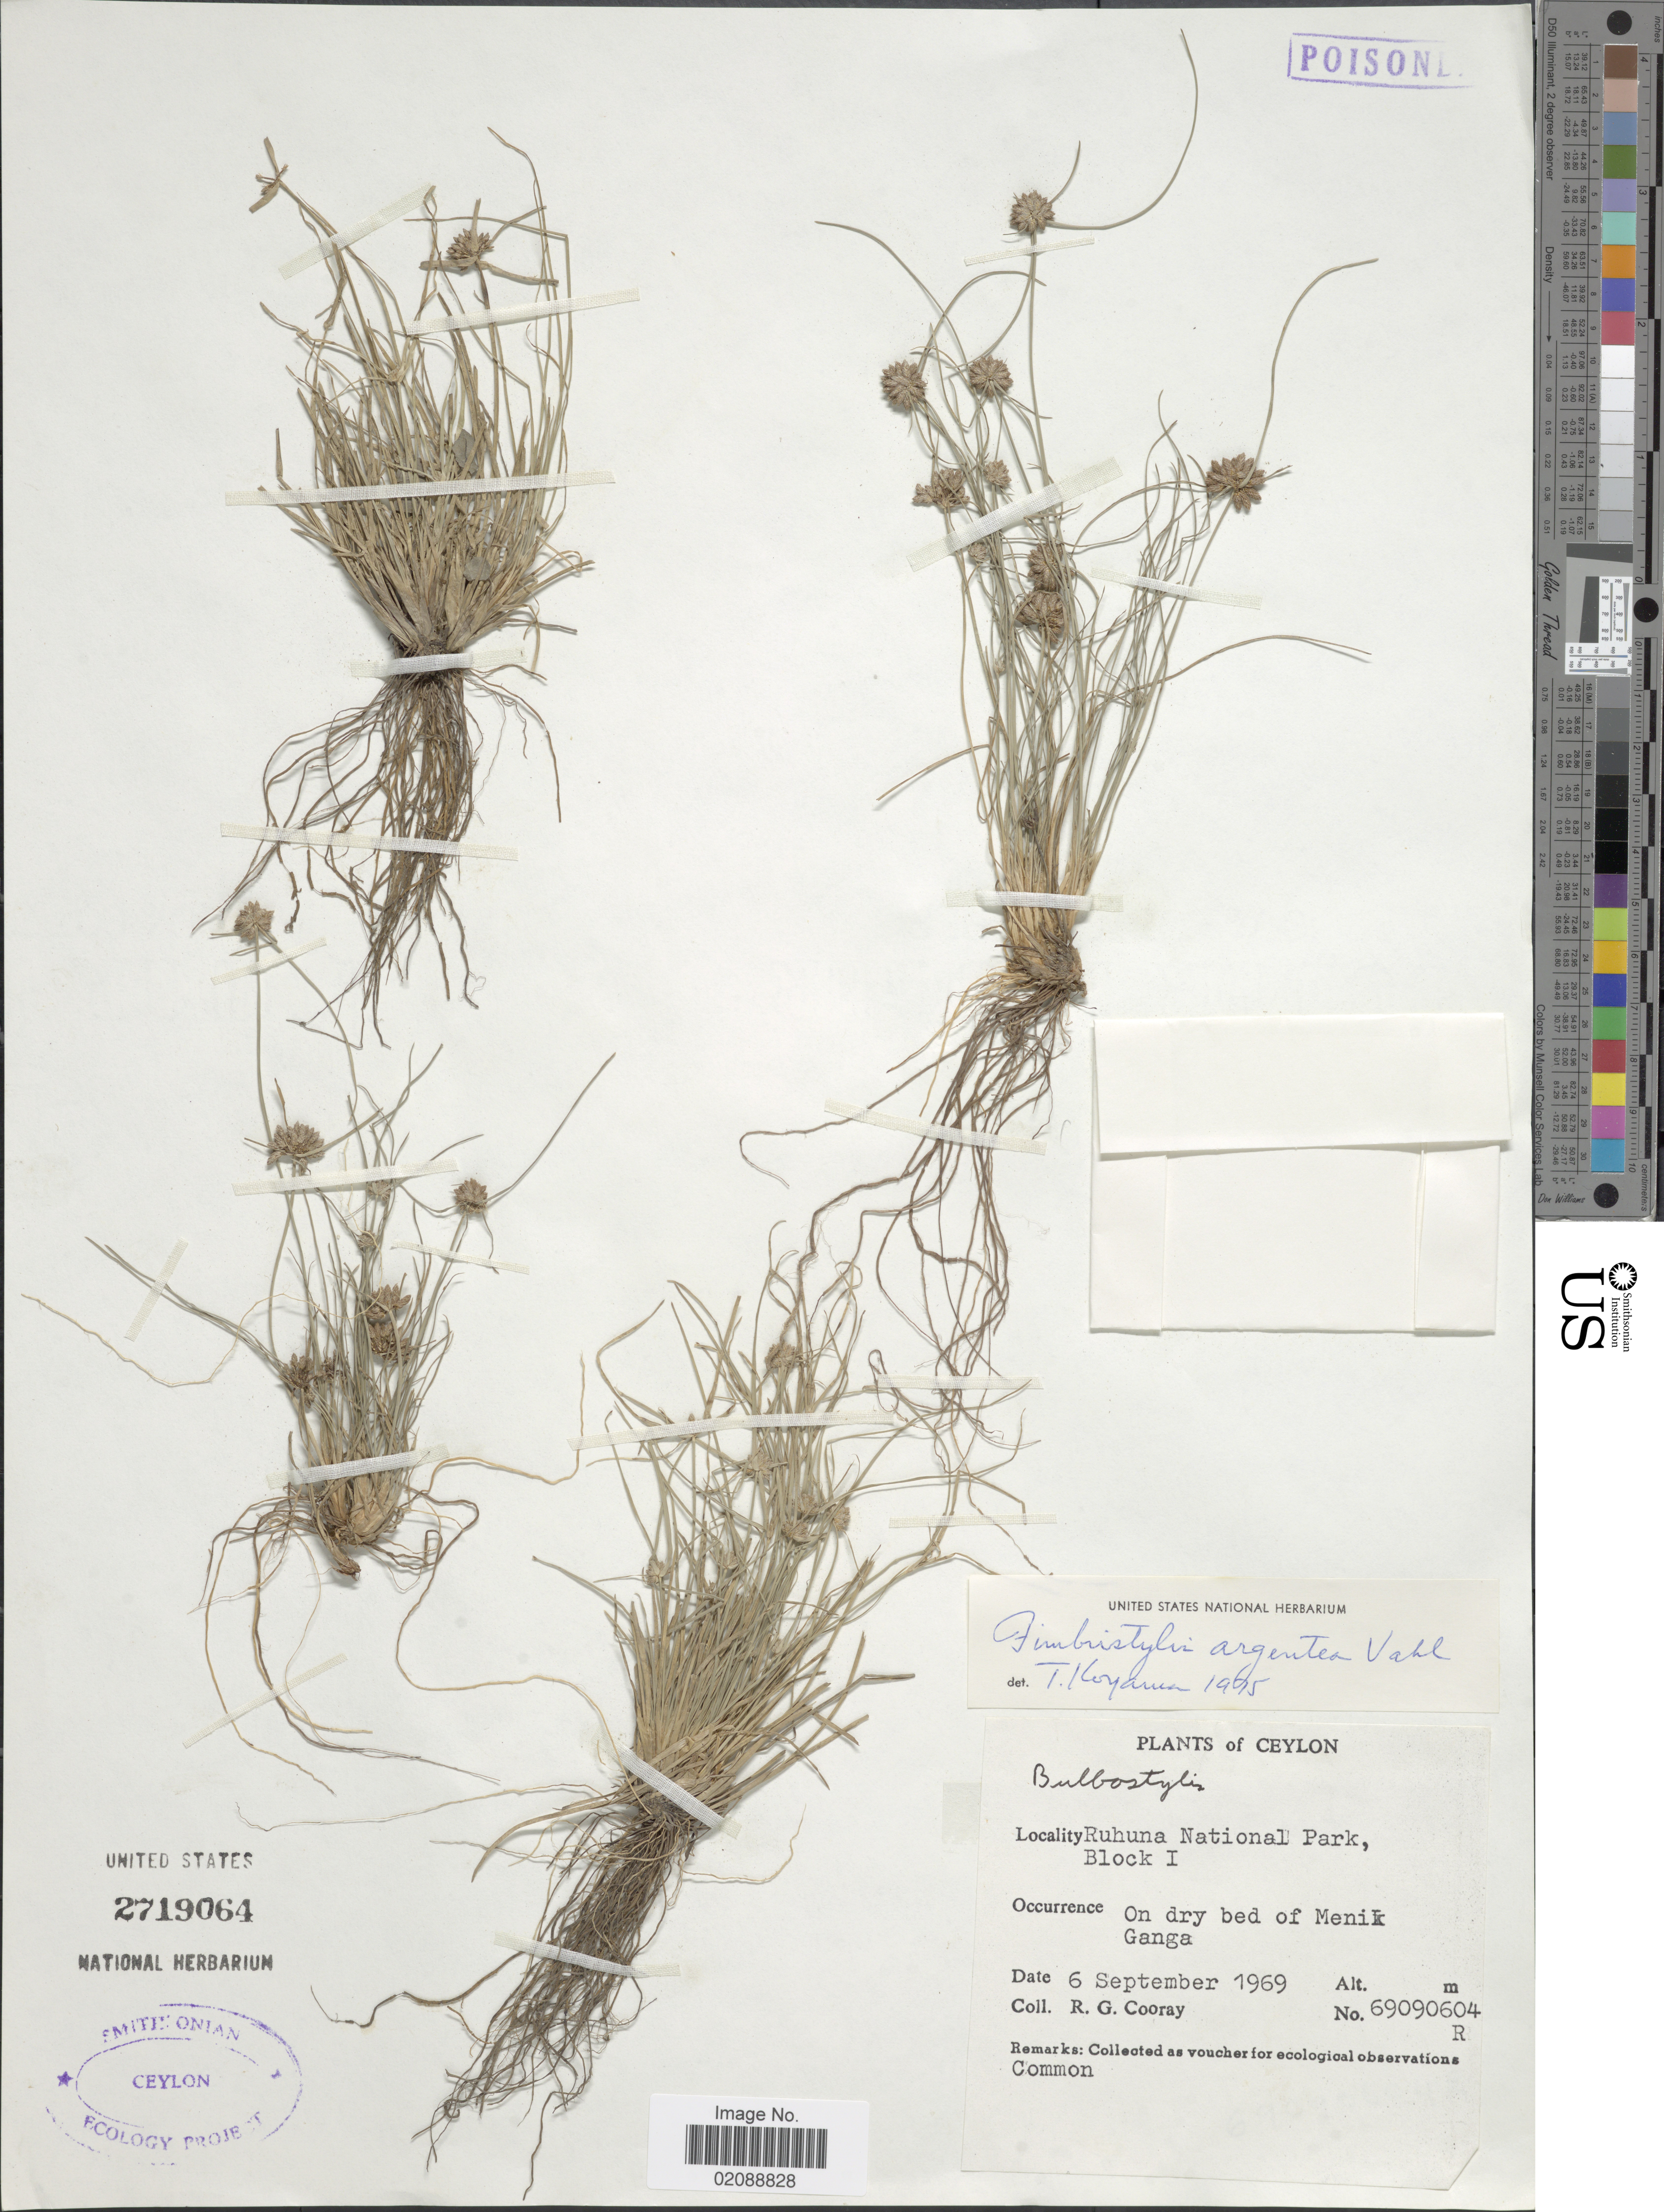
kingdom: Plantae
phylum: Tracheophyta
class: Liliopsida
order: Poales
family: Cyperaceae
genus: Fimbristylis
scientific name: Fimbristylis argentea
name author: (Rottb.) Vahl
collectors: R. Cooray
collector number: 69090604R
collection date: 1969-09-06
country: Sri Lanka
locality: Ceylon, Ruhuna National Park, Block I, on dry bed of Menik, Ganga.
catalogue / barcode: US 2719064